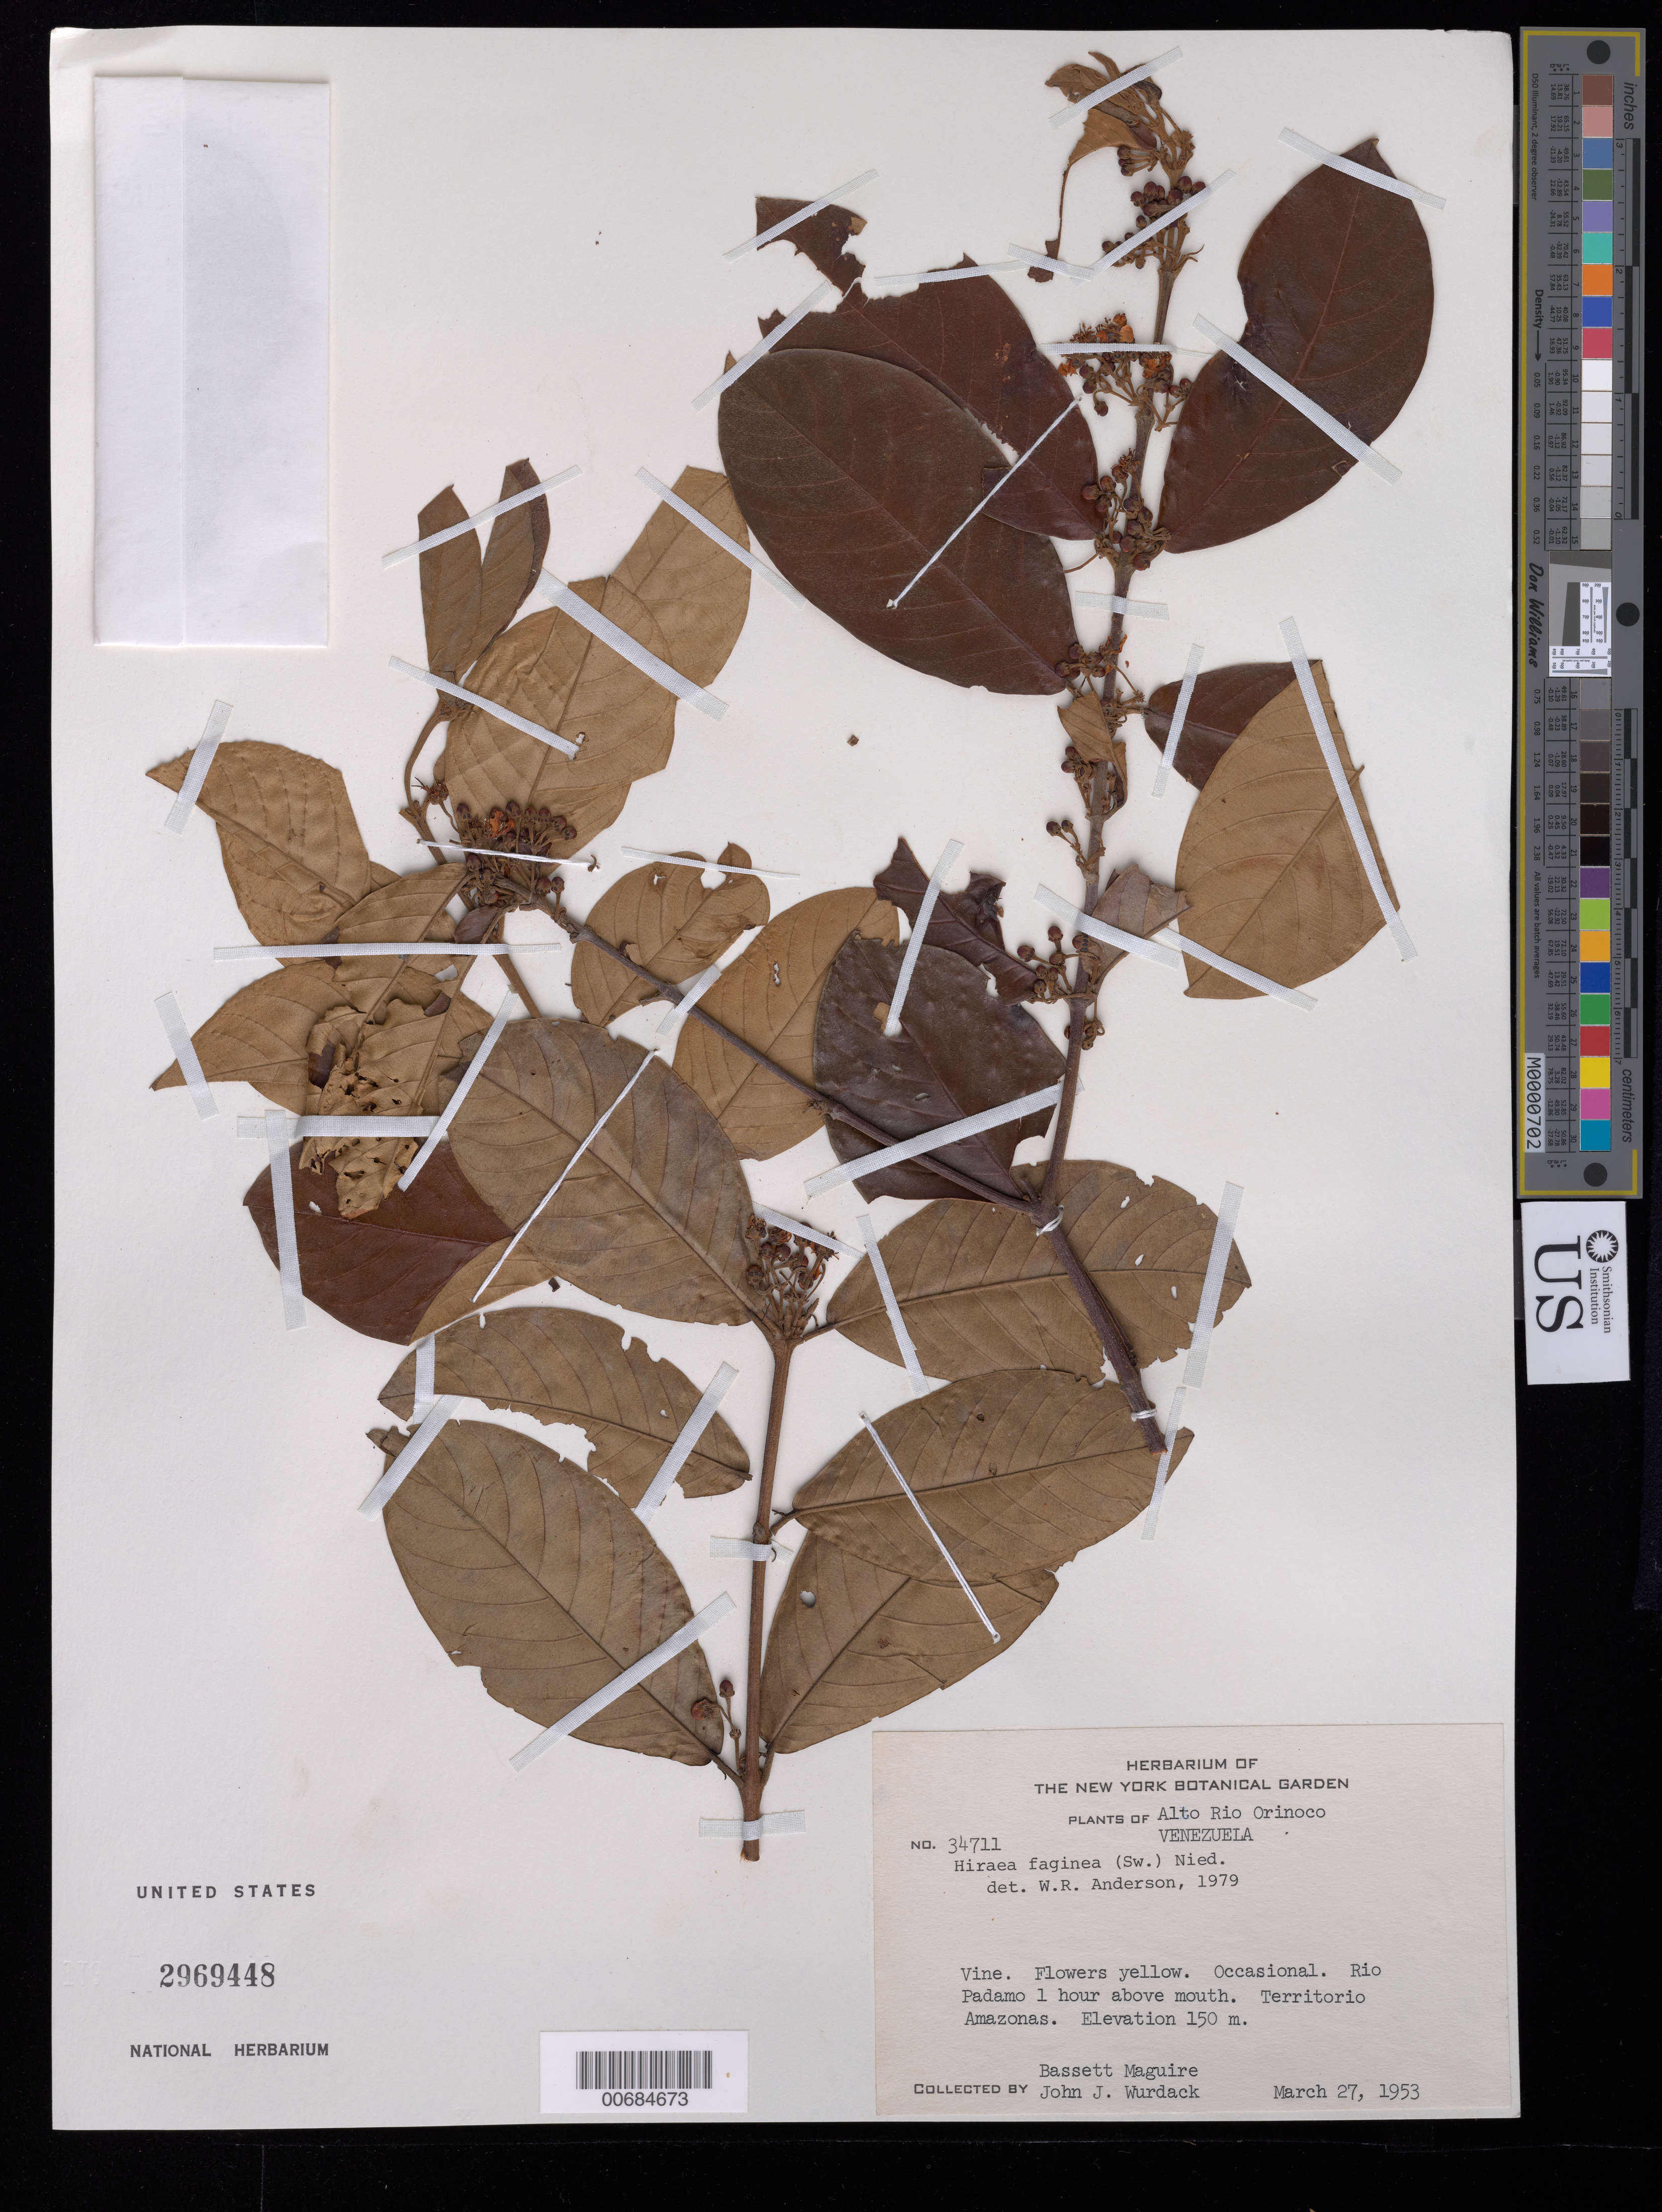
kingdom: Plantae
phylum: Tracheophyta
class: Magnoliopsida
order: Malpighiales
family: Malpighiaceae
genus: Hiraea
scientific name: Hiraea faginea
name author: (Sw.) Nied.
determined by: Anderson, W. R., (MICH), University of Michigan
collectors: B. Maguire & J. J. Wurdack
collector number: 34711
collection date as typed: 27-Mar-53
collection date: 1953-03-27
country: Venezuela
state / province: Amazonas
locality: Alto Río Orinoco, Río Padamo, 1 hour above mouth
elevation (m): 150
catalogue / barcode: US 2969448